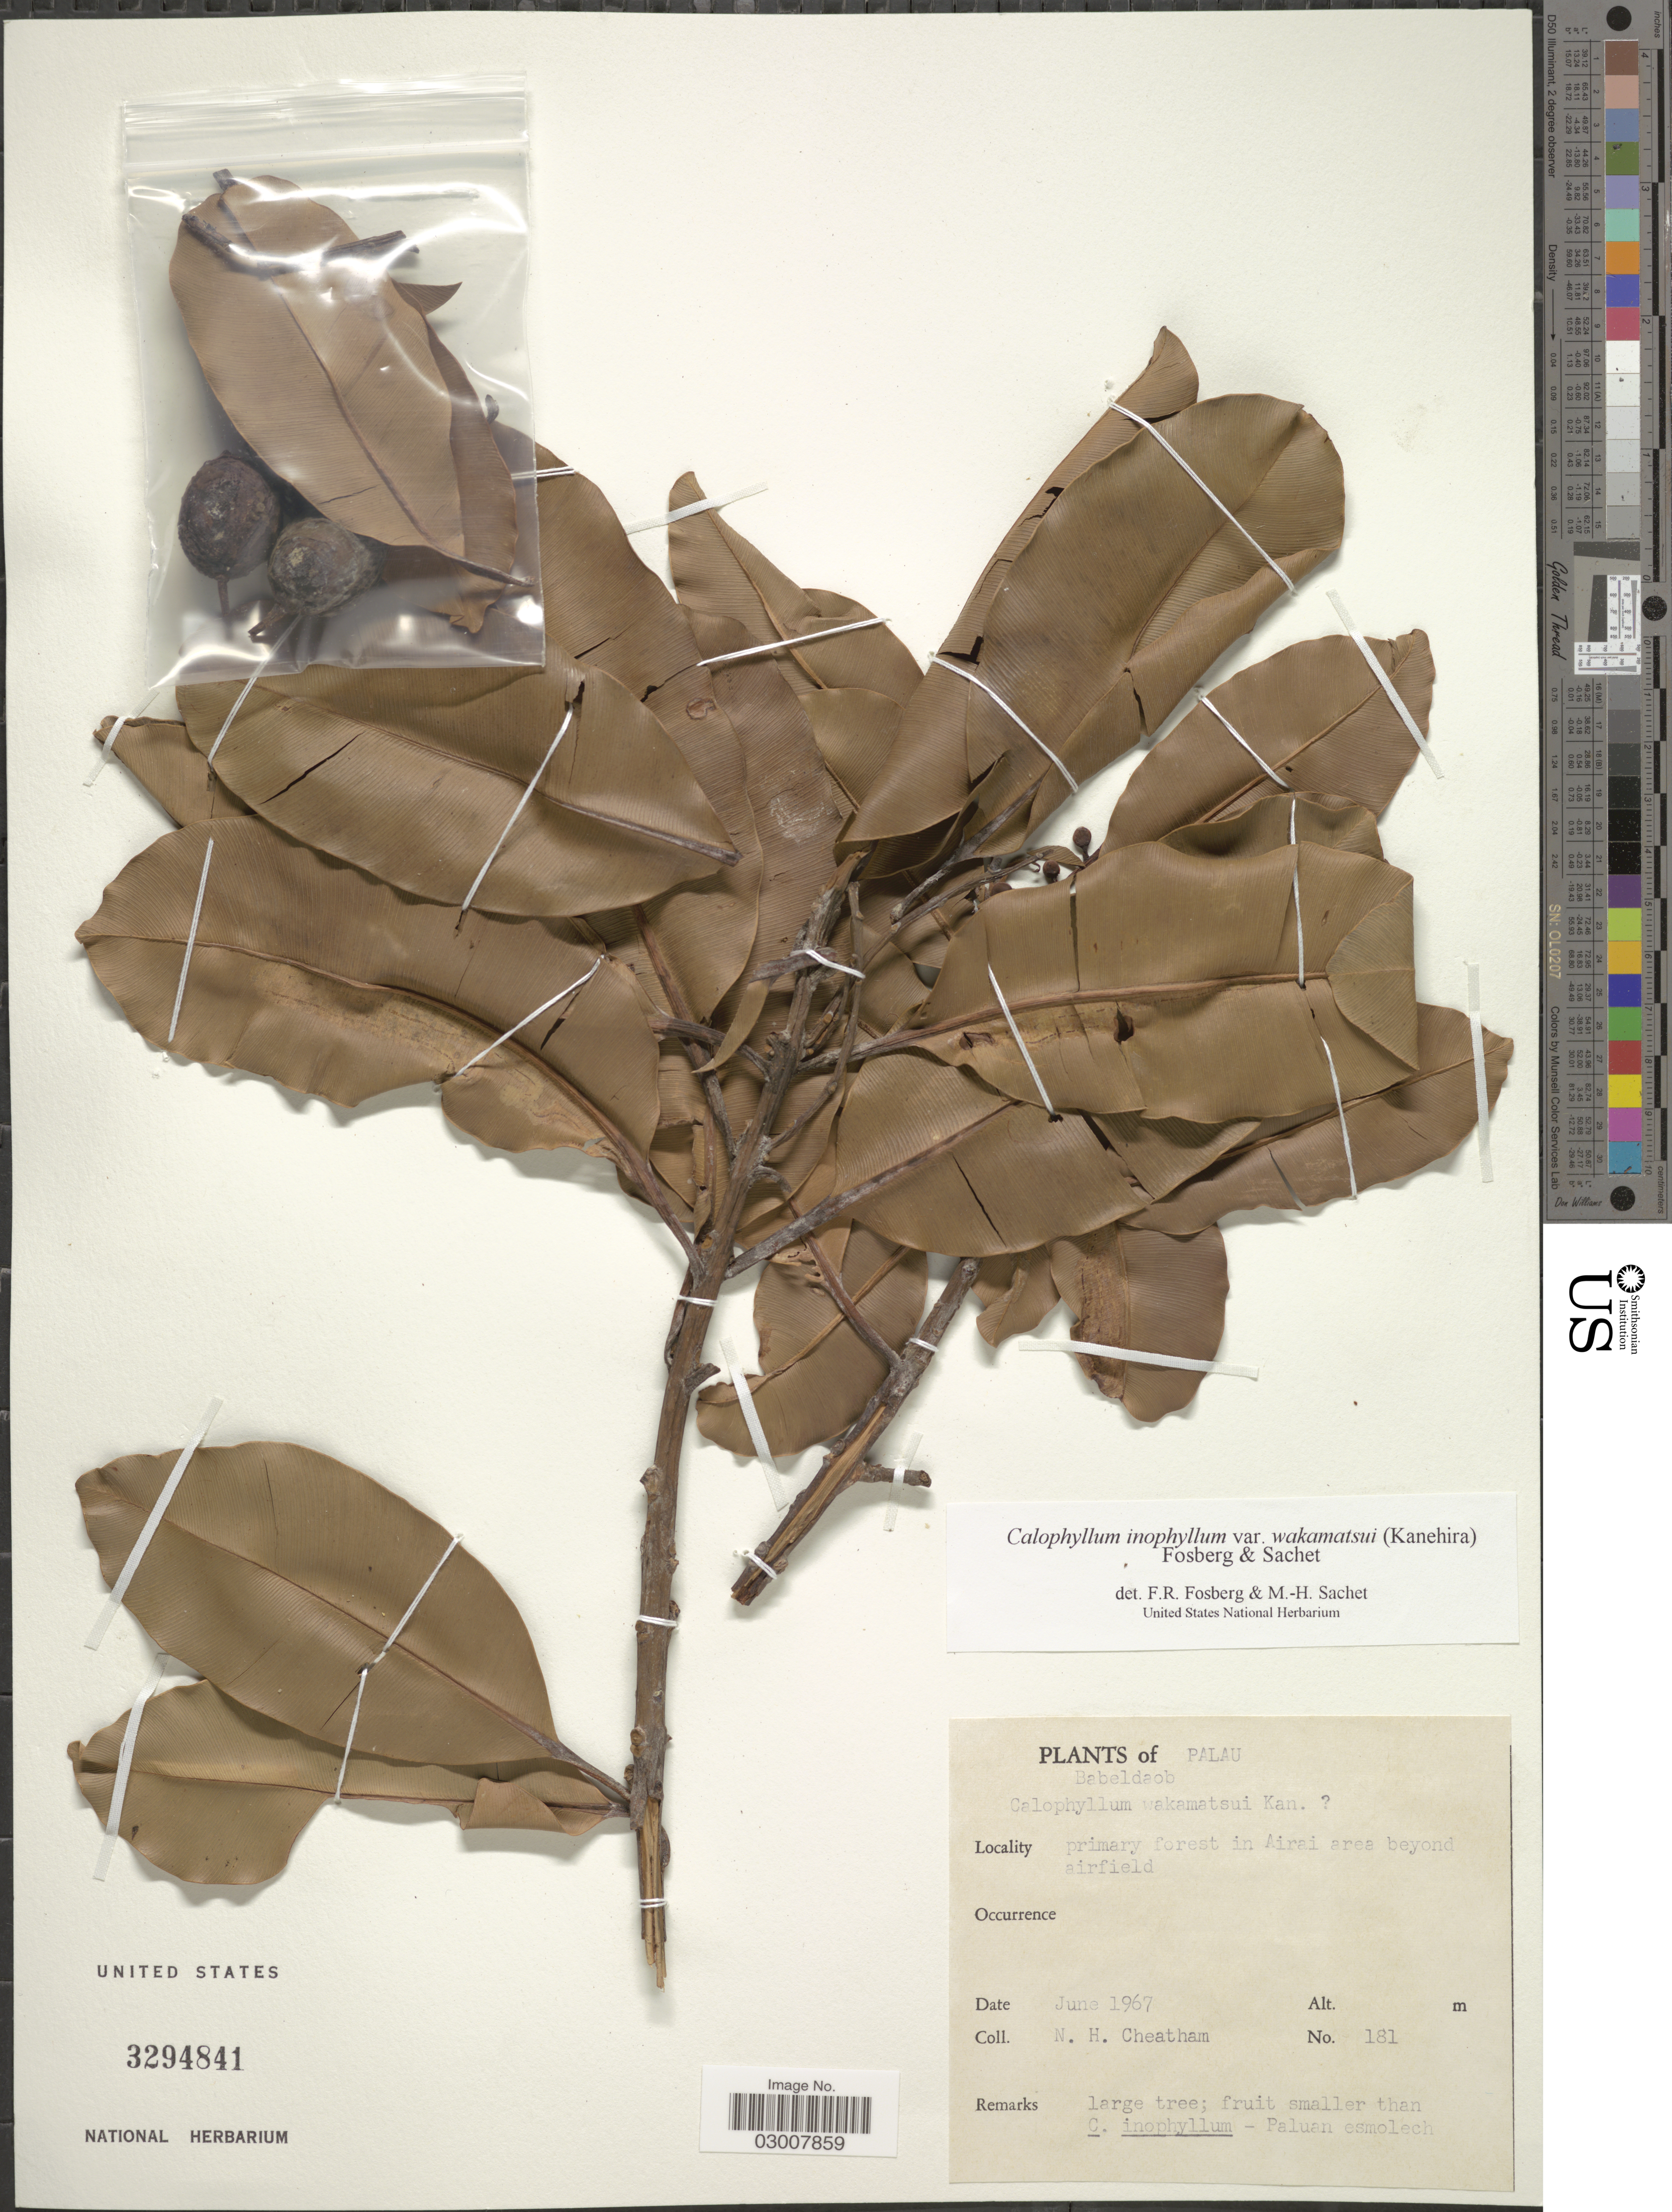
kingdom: Plantae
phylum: Tracheophyta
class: Magnoliopsida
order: Malpighiales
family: Calophyllaceae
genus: Calophyllum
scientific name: Calophyllum inophyllum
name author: L.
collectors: N. H. Cheatham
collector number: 181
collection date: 1967-06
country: Palau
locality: Palau, Babeldaob, primary forest in Airai area beyond airfield.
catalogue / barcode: US 3294841